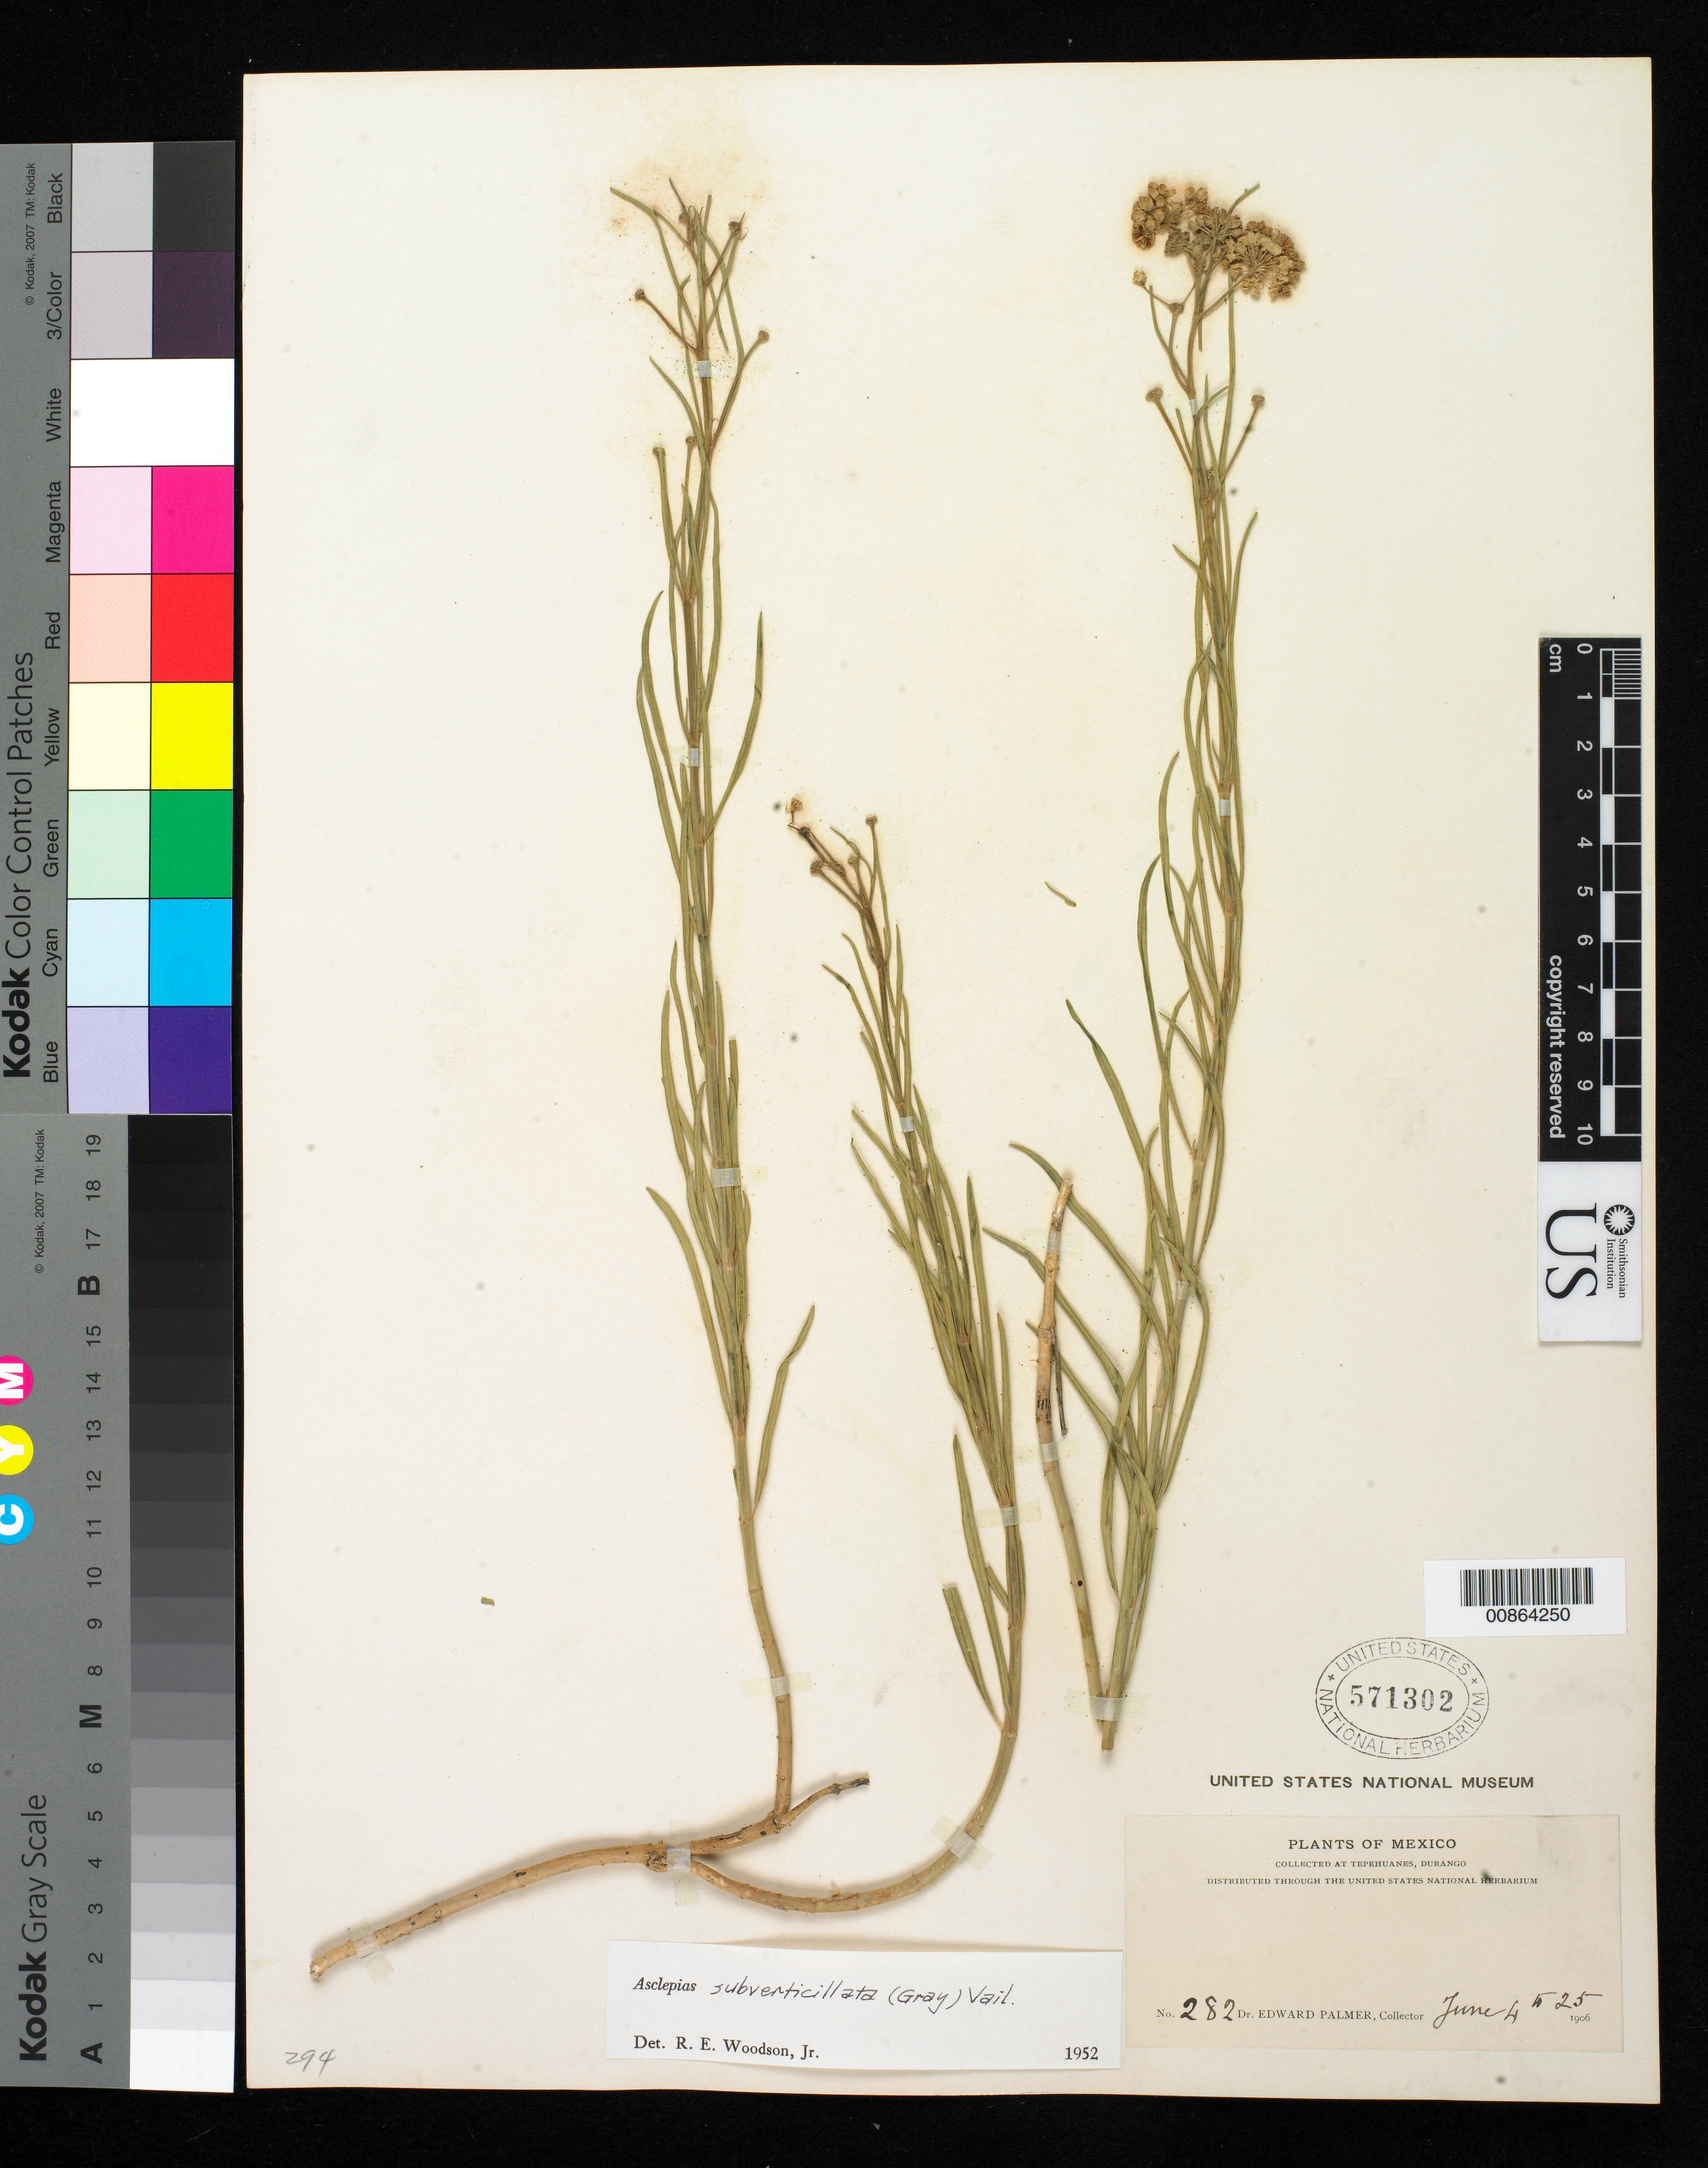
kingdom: Plantae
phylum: Tracheophyta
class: Magnoliopsida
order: Gentianales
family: Apocynaceae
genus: Asclepias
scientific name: Asclepias subverticillata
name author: (A. Gray) Vail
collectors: E. Palmer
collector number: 282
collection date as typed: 04 Jun 1906 to 25 Jun 1906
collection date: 1906-06-04/1906-06-25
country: Mexico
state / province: Durango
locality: Tepehuanes, Durango.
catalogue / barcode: US 571302